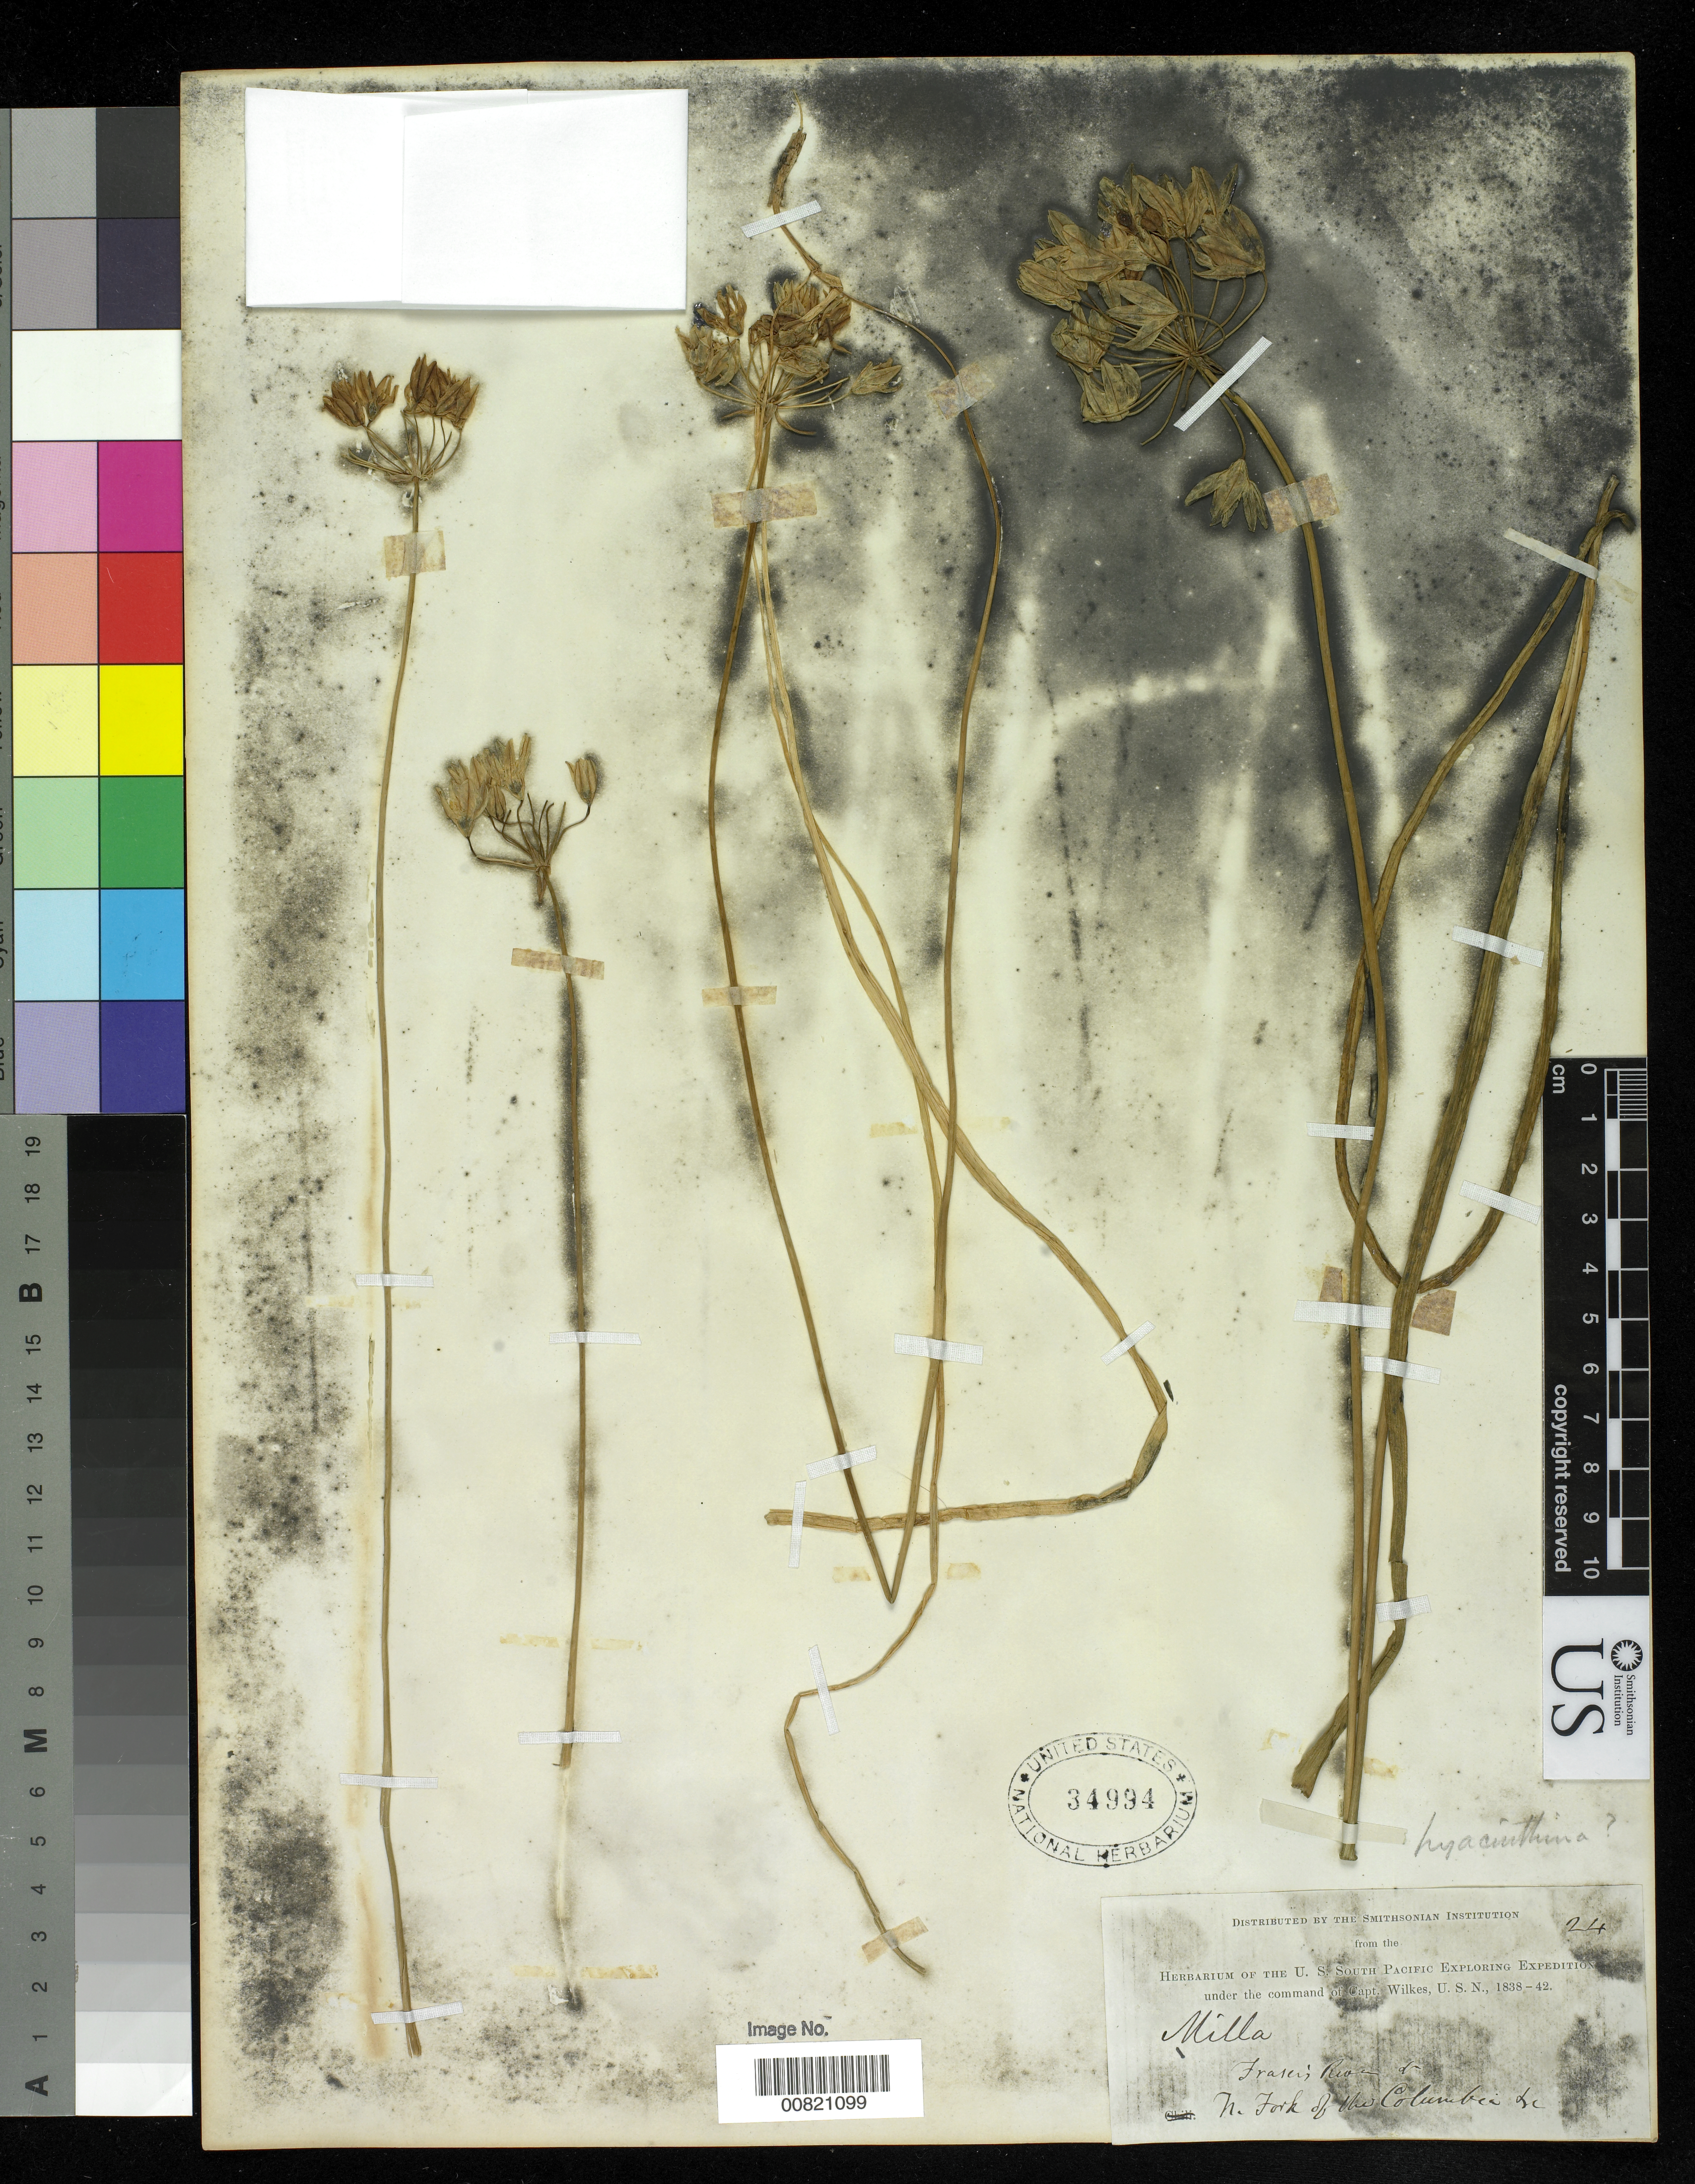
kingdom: Plantae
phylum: Tracheophyta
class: Liliopsida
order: Asparagales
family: Asparagaceae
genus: Triteleia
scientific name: Triteleia hyacinthina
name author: (Lindl.) Greene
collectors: Wilkes Explor. Exped.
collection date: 1838/1842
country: United States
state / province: Washington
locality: Fraser River & N. Fork of the Columbia R.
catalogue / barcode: US 34994